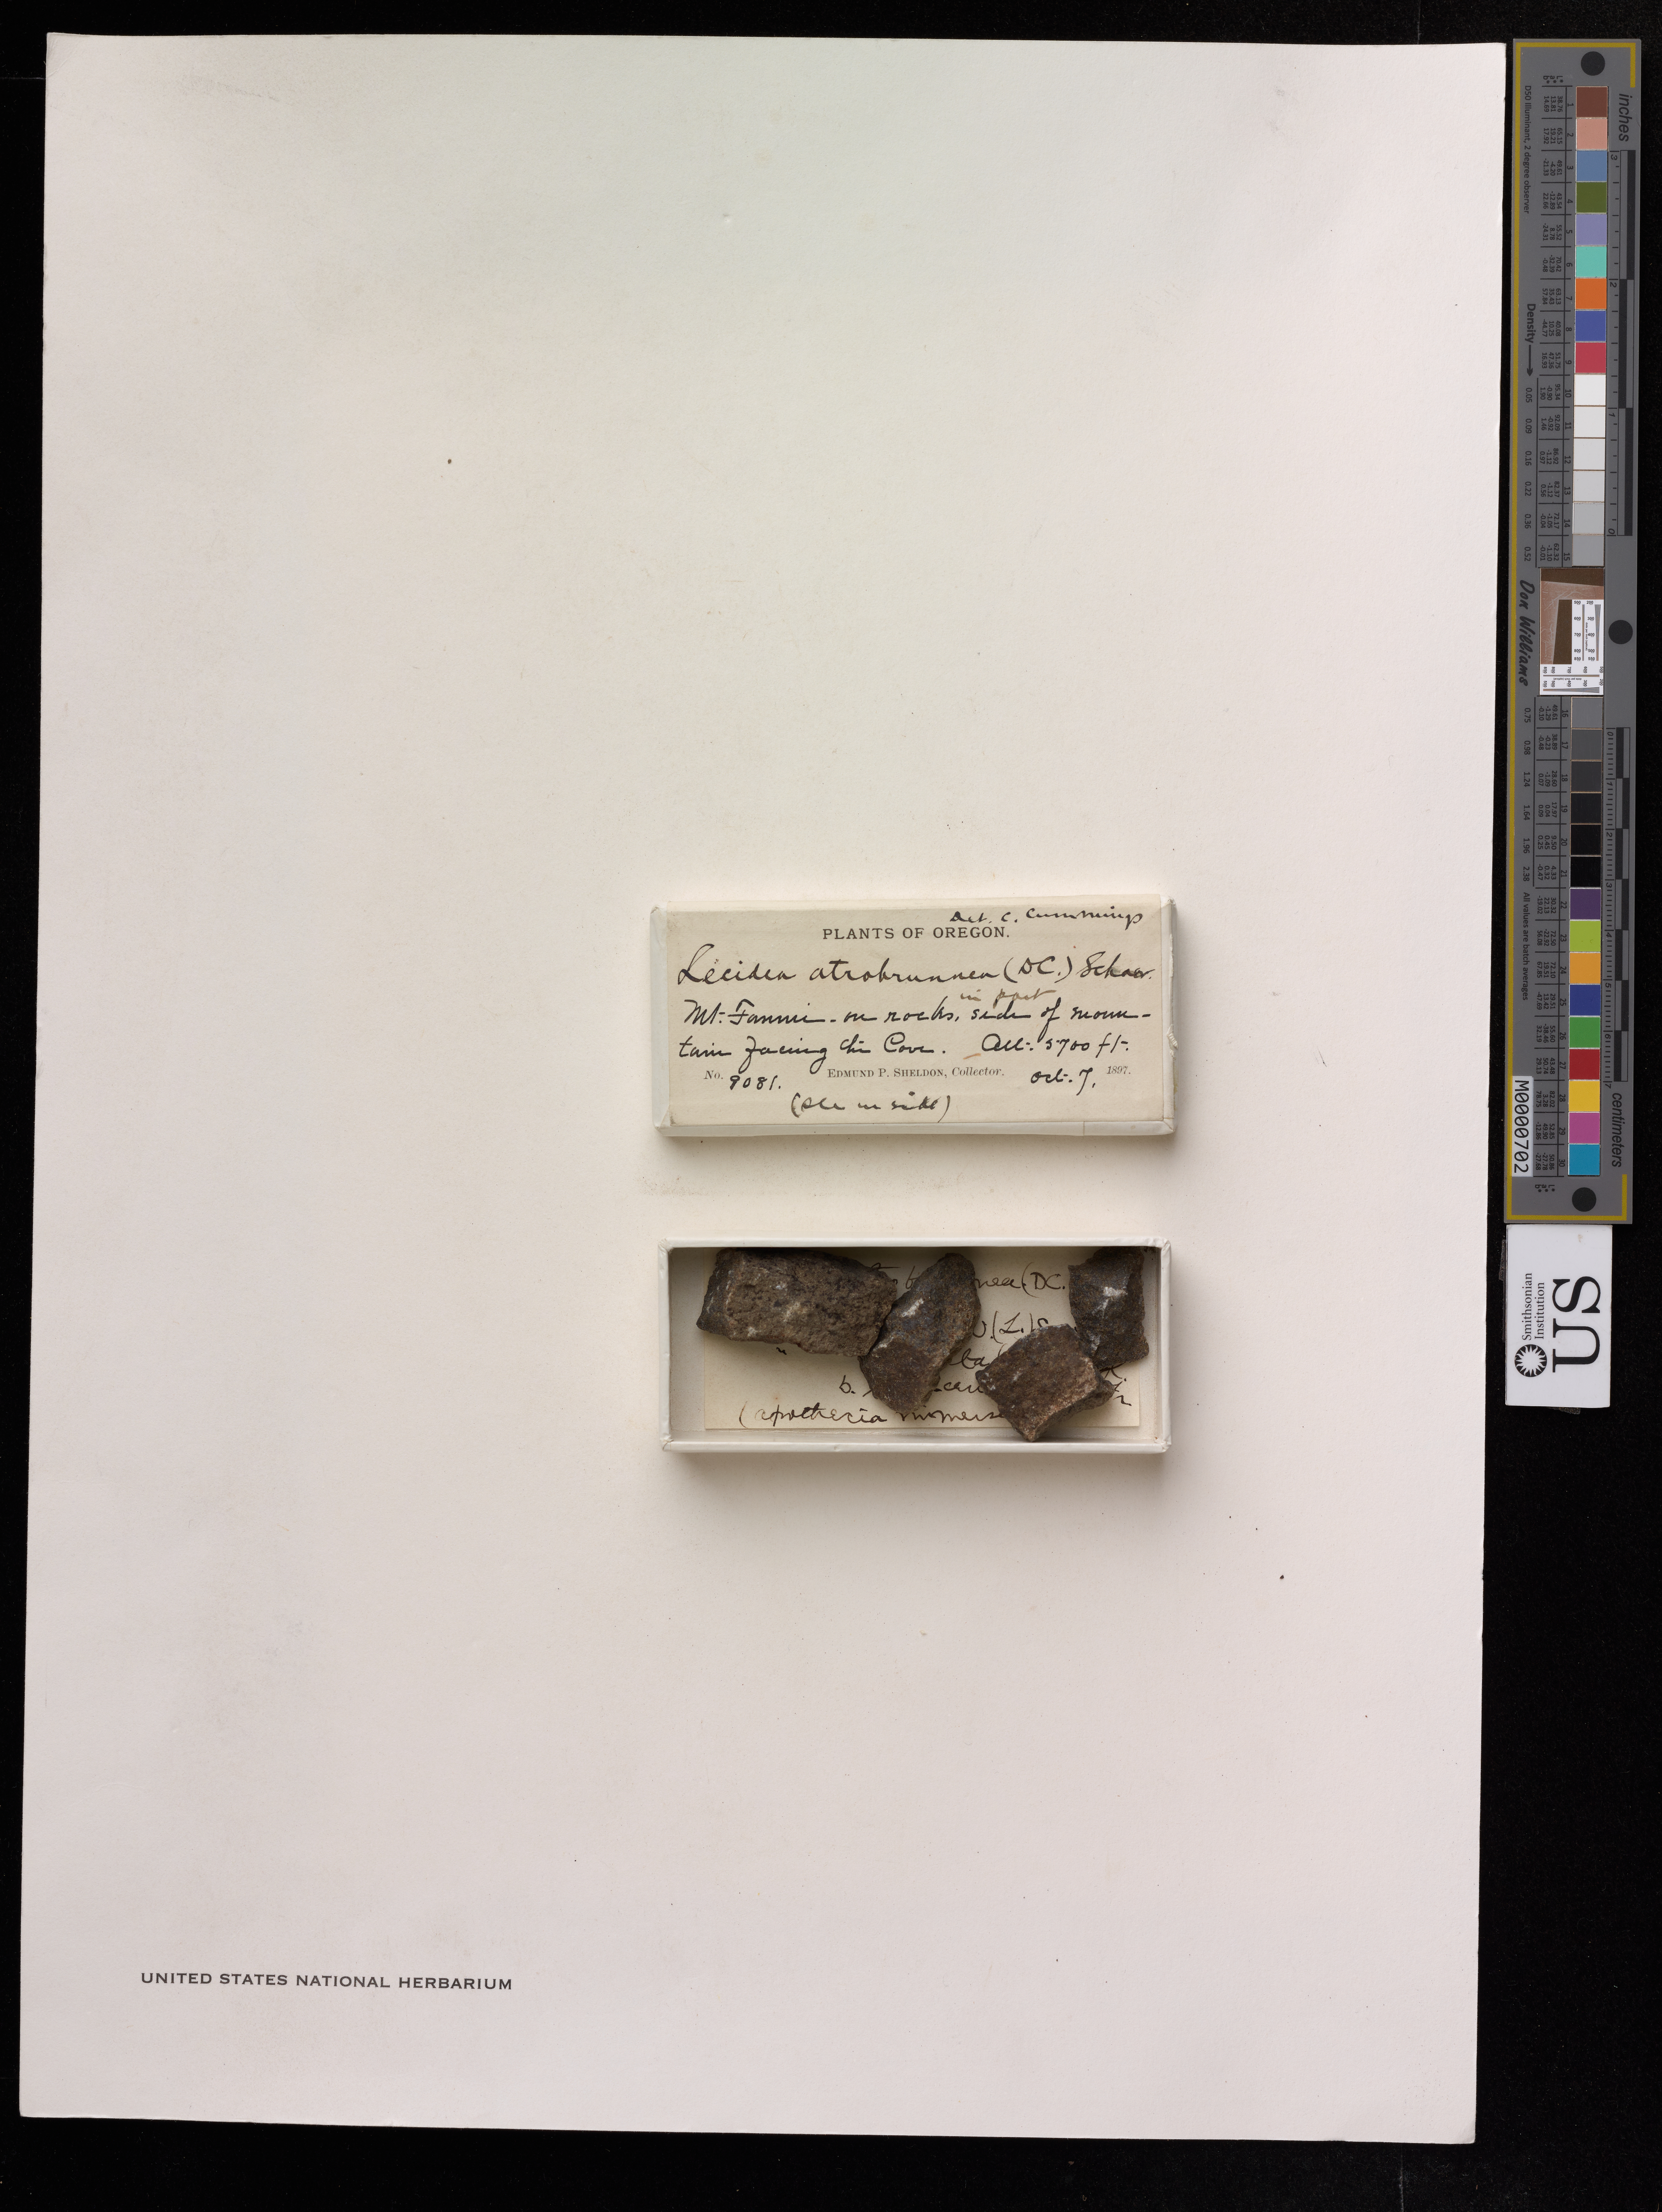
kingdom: Fungi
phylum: Ascomycota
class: Lecanoromycetes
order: Lecideales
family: Lecideaceae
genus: Lecidea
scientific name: Lecidea atrobrunnea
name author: (DC.) Schaer.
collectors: E. P. Sheldon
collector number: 9081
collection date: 1897-10-07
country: United States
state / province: Oregon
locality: Mt. Fannie. Side of mountain facing Chi Cove.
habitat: On rocks.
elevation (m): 1737